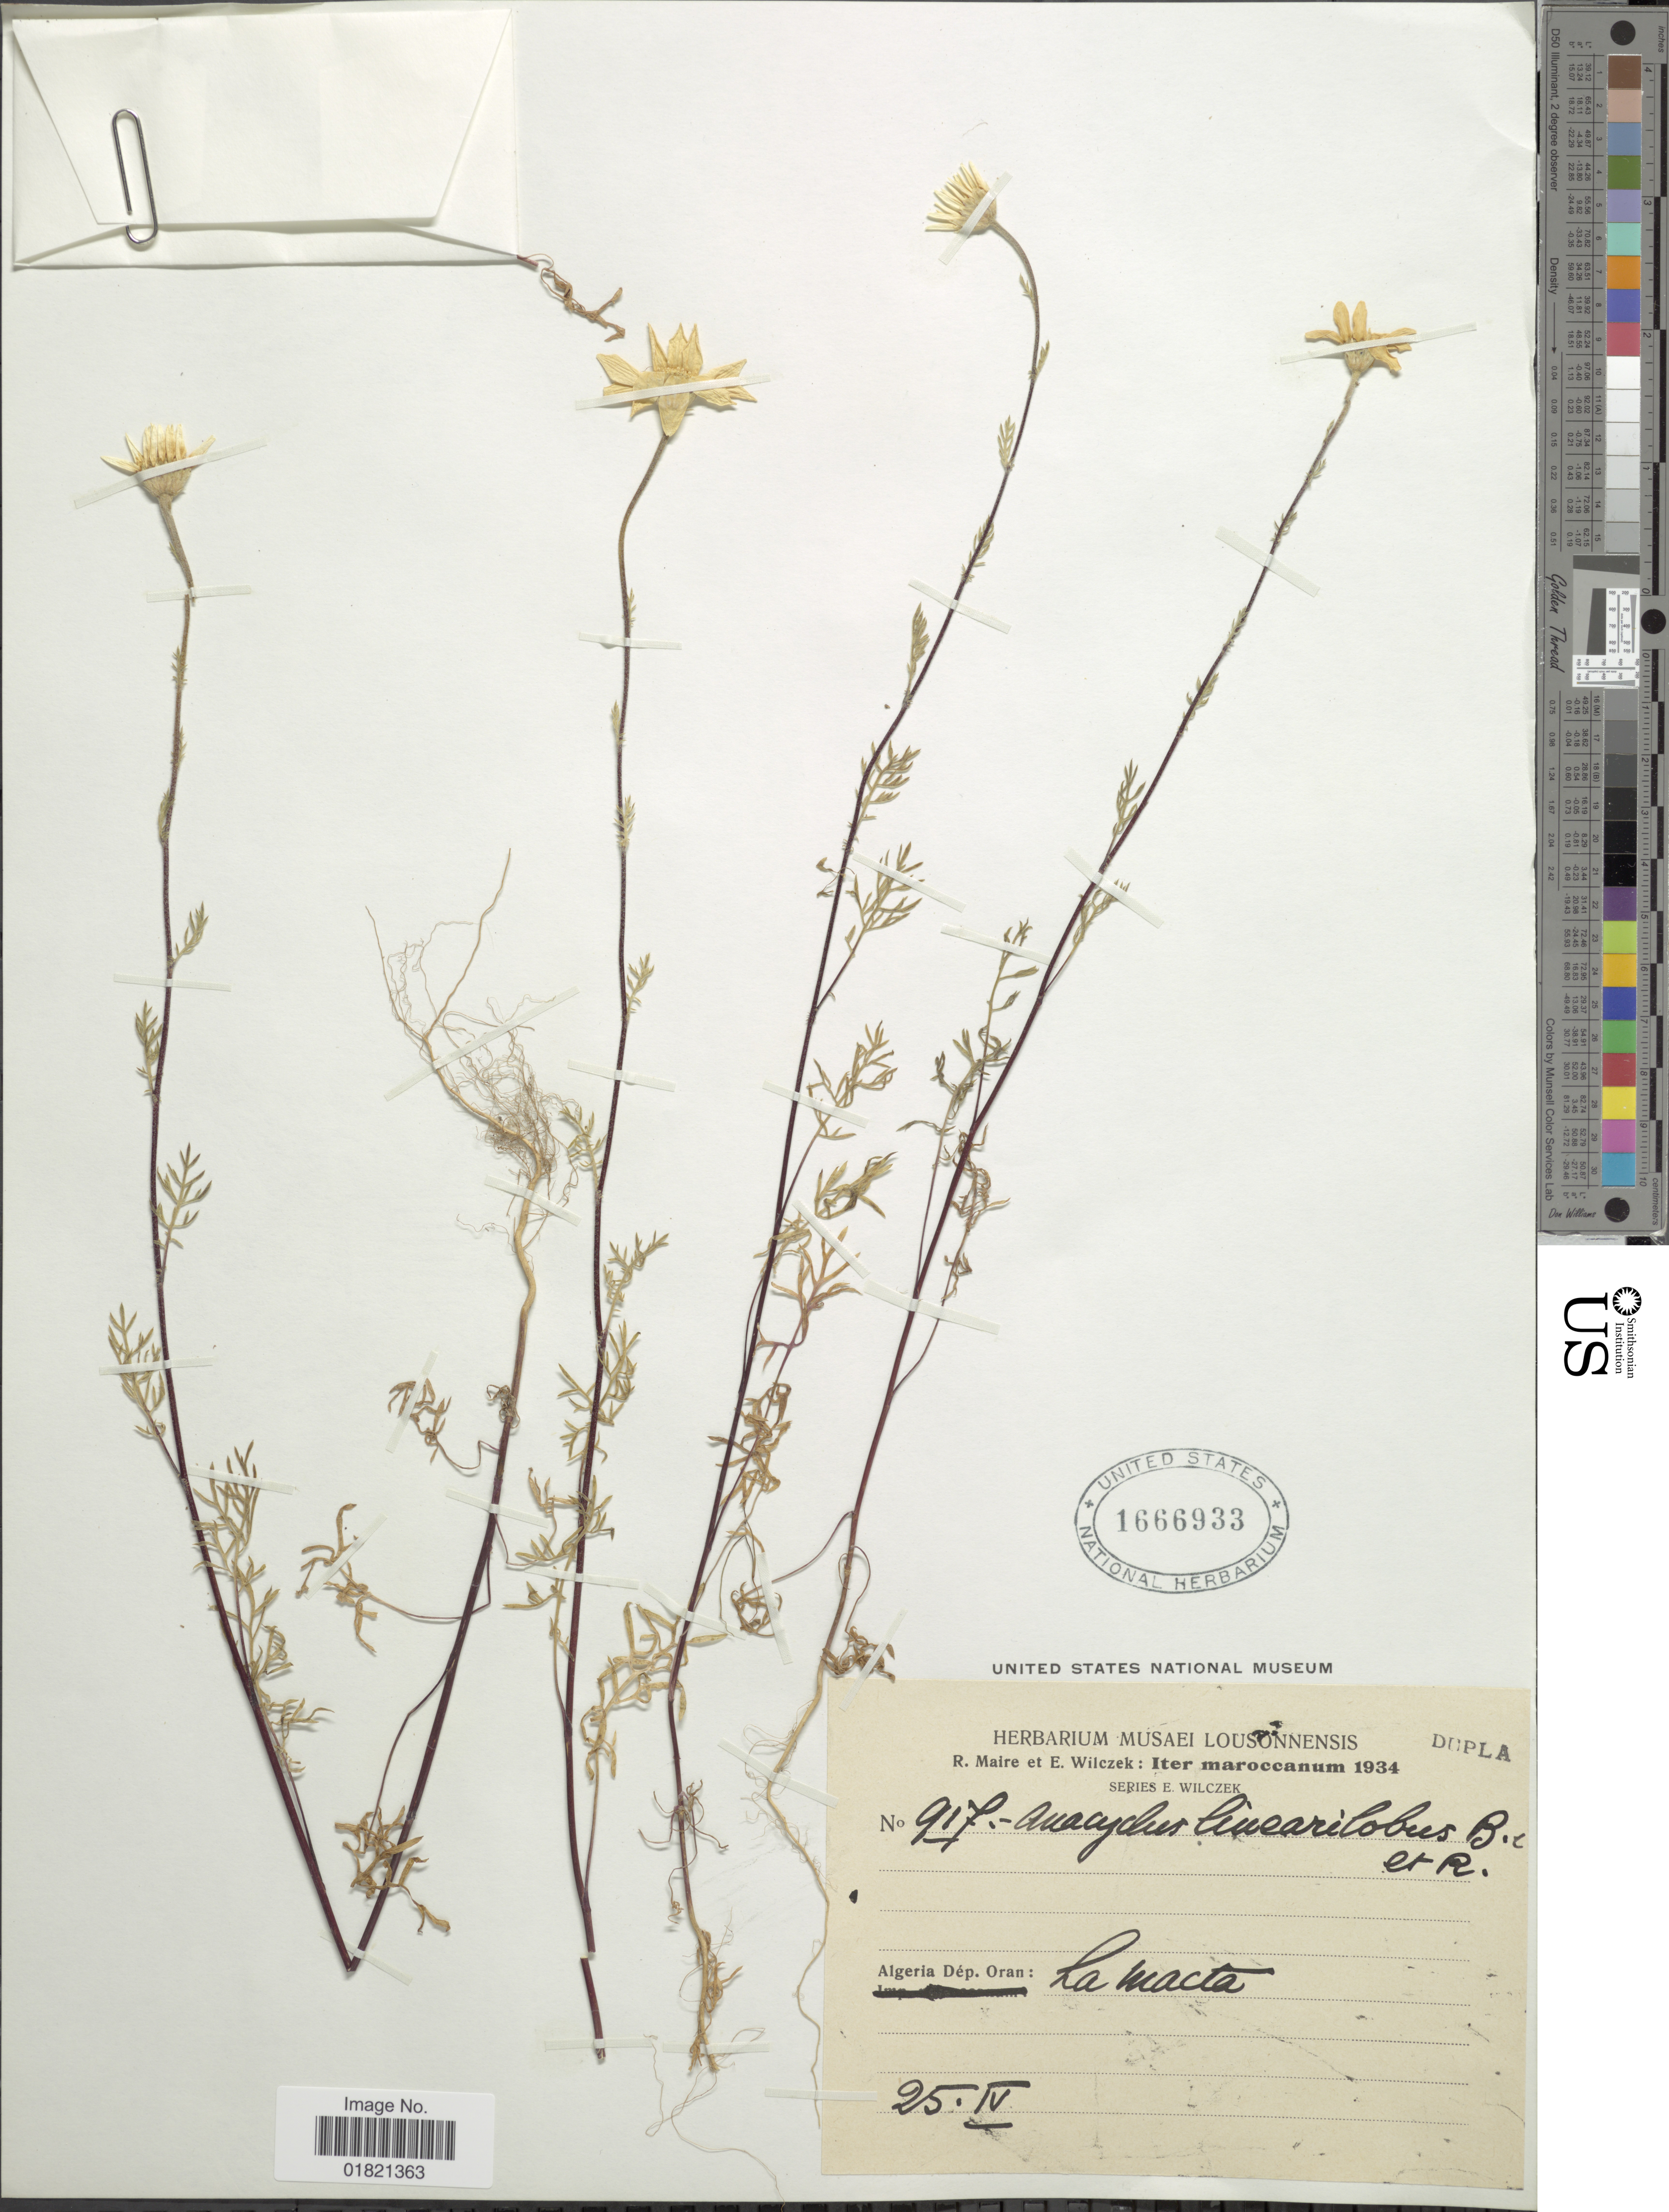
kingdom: Plantae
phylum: Tracheophyta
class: Magnoliopsida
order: Asterales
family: Asteraceae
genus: Anacyclus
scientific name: Anacyclus linearilobus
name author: Boiss. & Reut.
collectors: R. C. Maire & E. Wilczek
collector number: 917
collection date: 1934-04-25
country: Algeria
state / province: Oran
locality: La Macta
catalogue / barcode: US 1666933